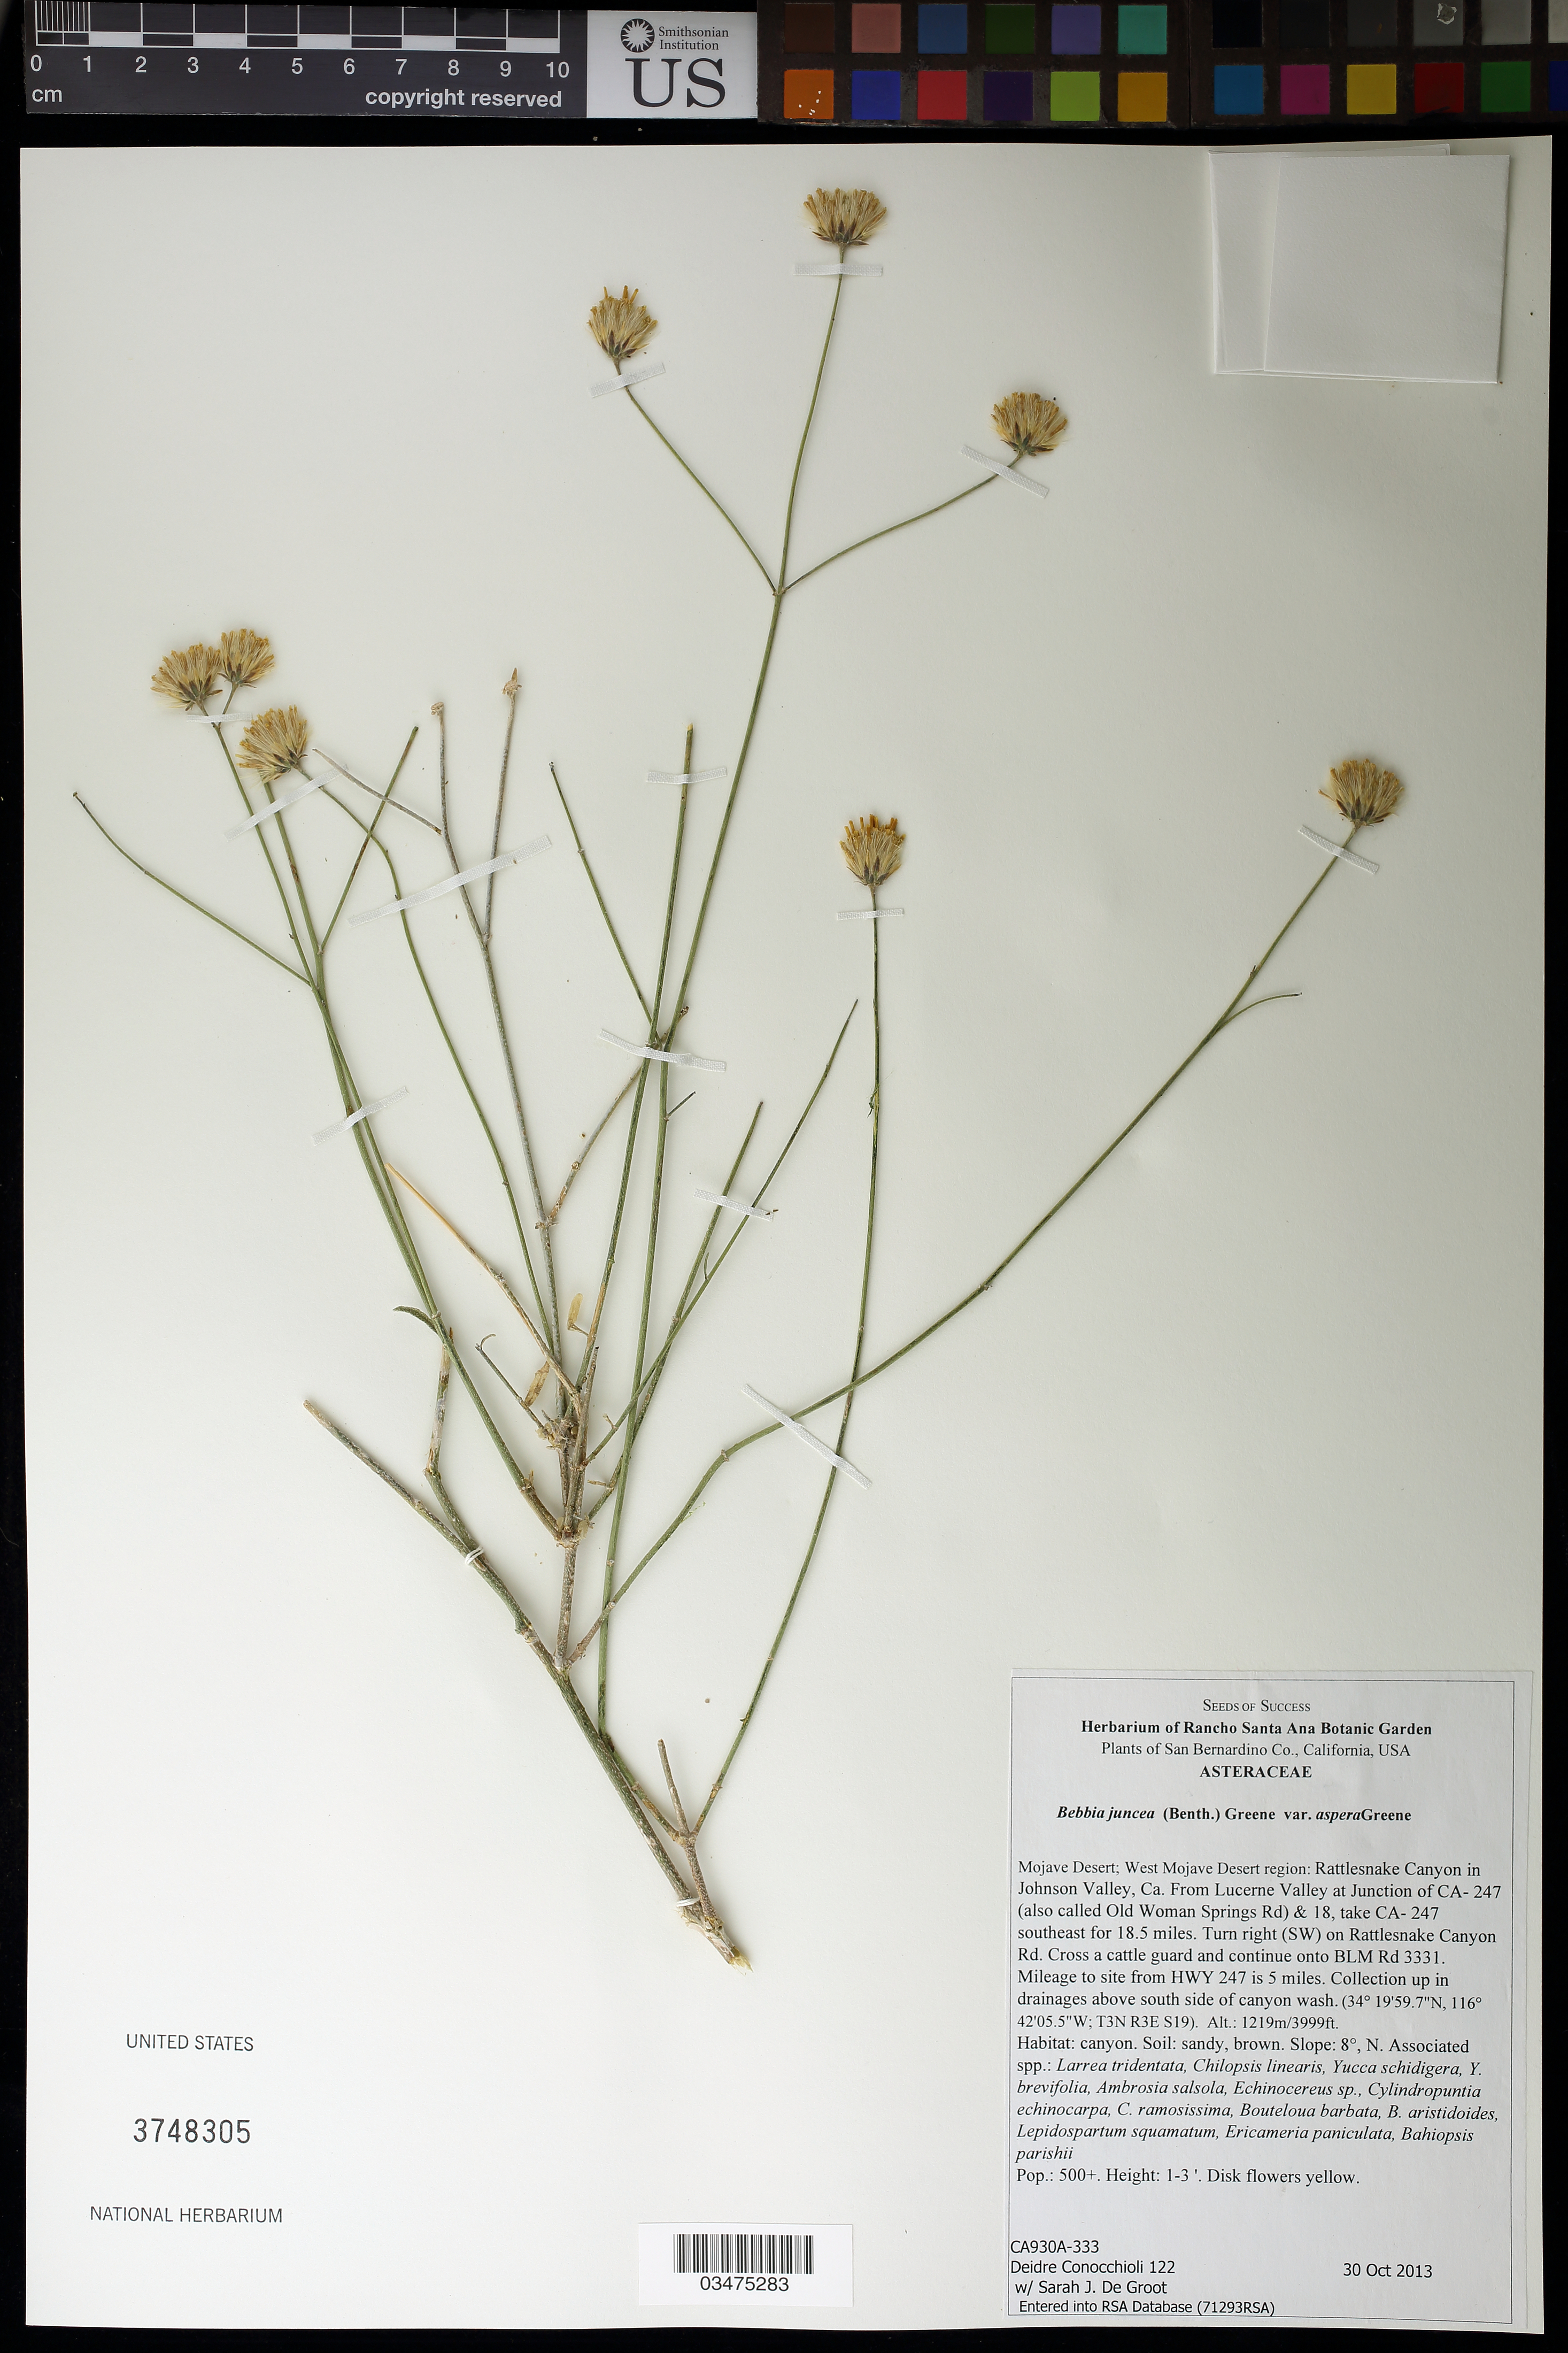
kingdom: Plantae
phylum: Tracheophyta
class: Magnoliopsida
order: Asterales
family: Asteraceae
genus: Bebbia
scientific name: Bebbia juncea var. aspera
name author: Greene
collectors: D. Conocchioli & S. De Groot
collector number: CA930A-333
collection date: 2013-10-30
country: United States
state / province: California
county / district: San Bernardino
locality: Mojave Desert. Rattlesnake Canyon in Johnson Valley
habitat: Canyon, sandy, brown soil.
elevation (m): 1219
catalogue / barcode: US 3748305